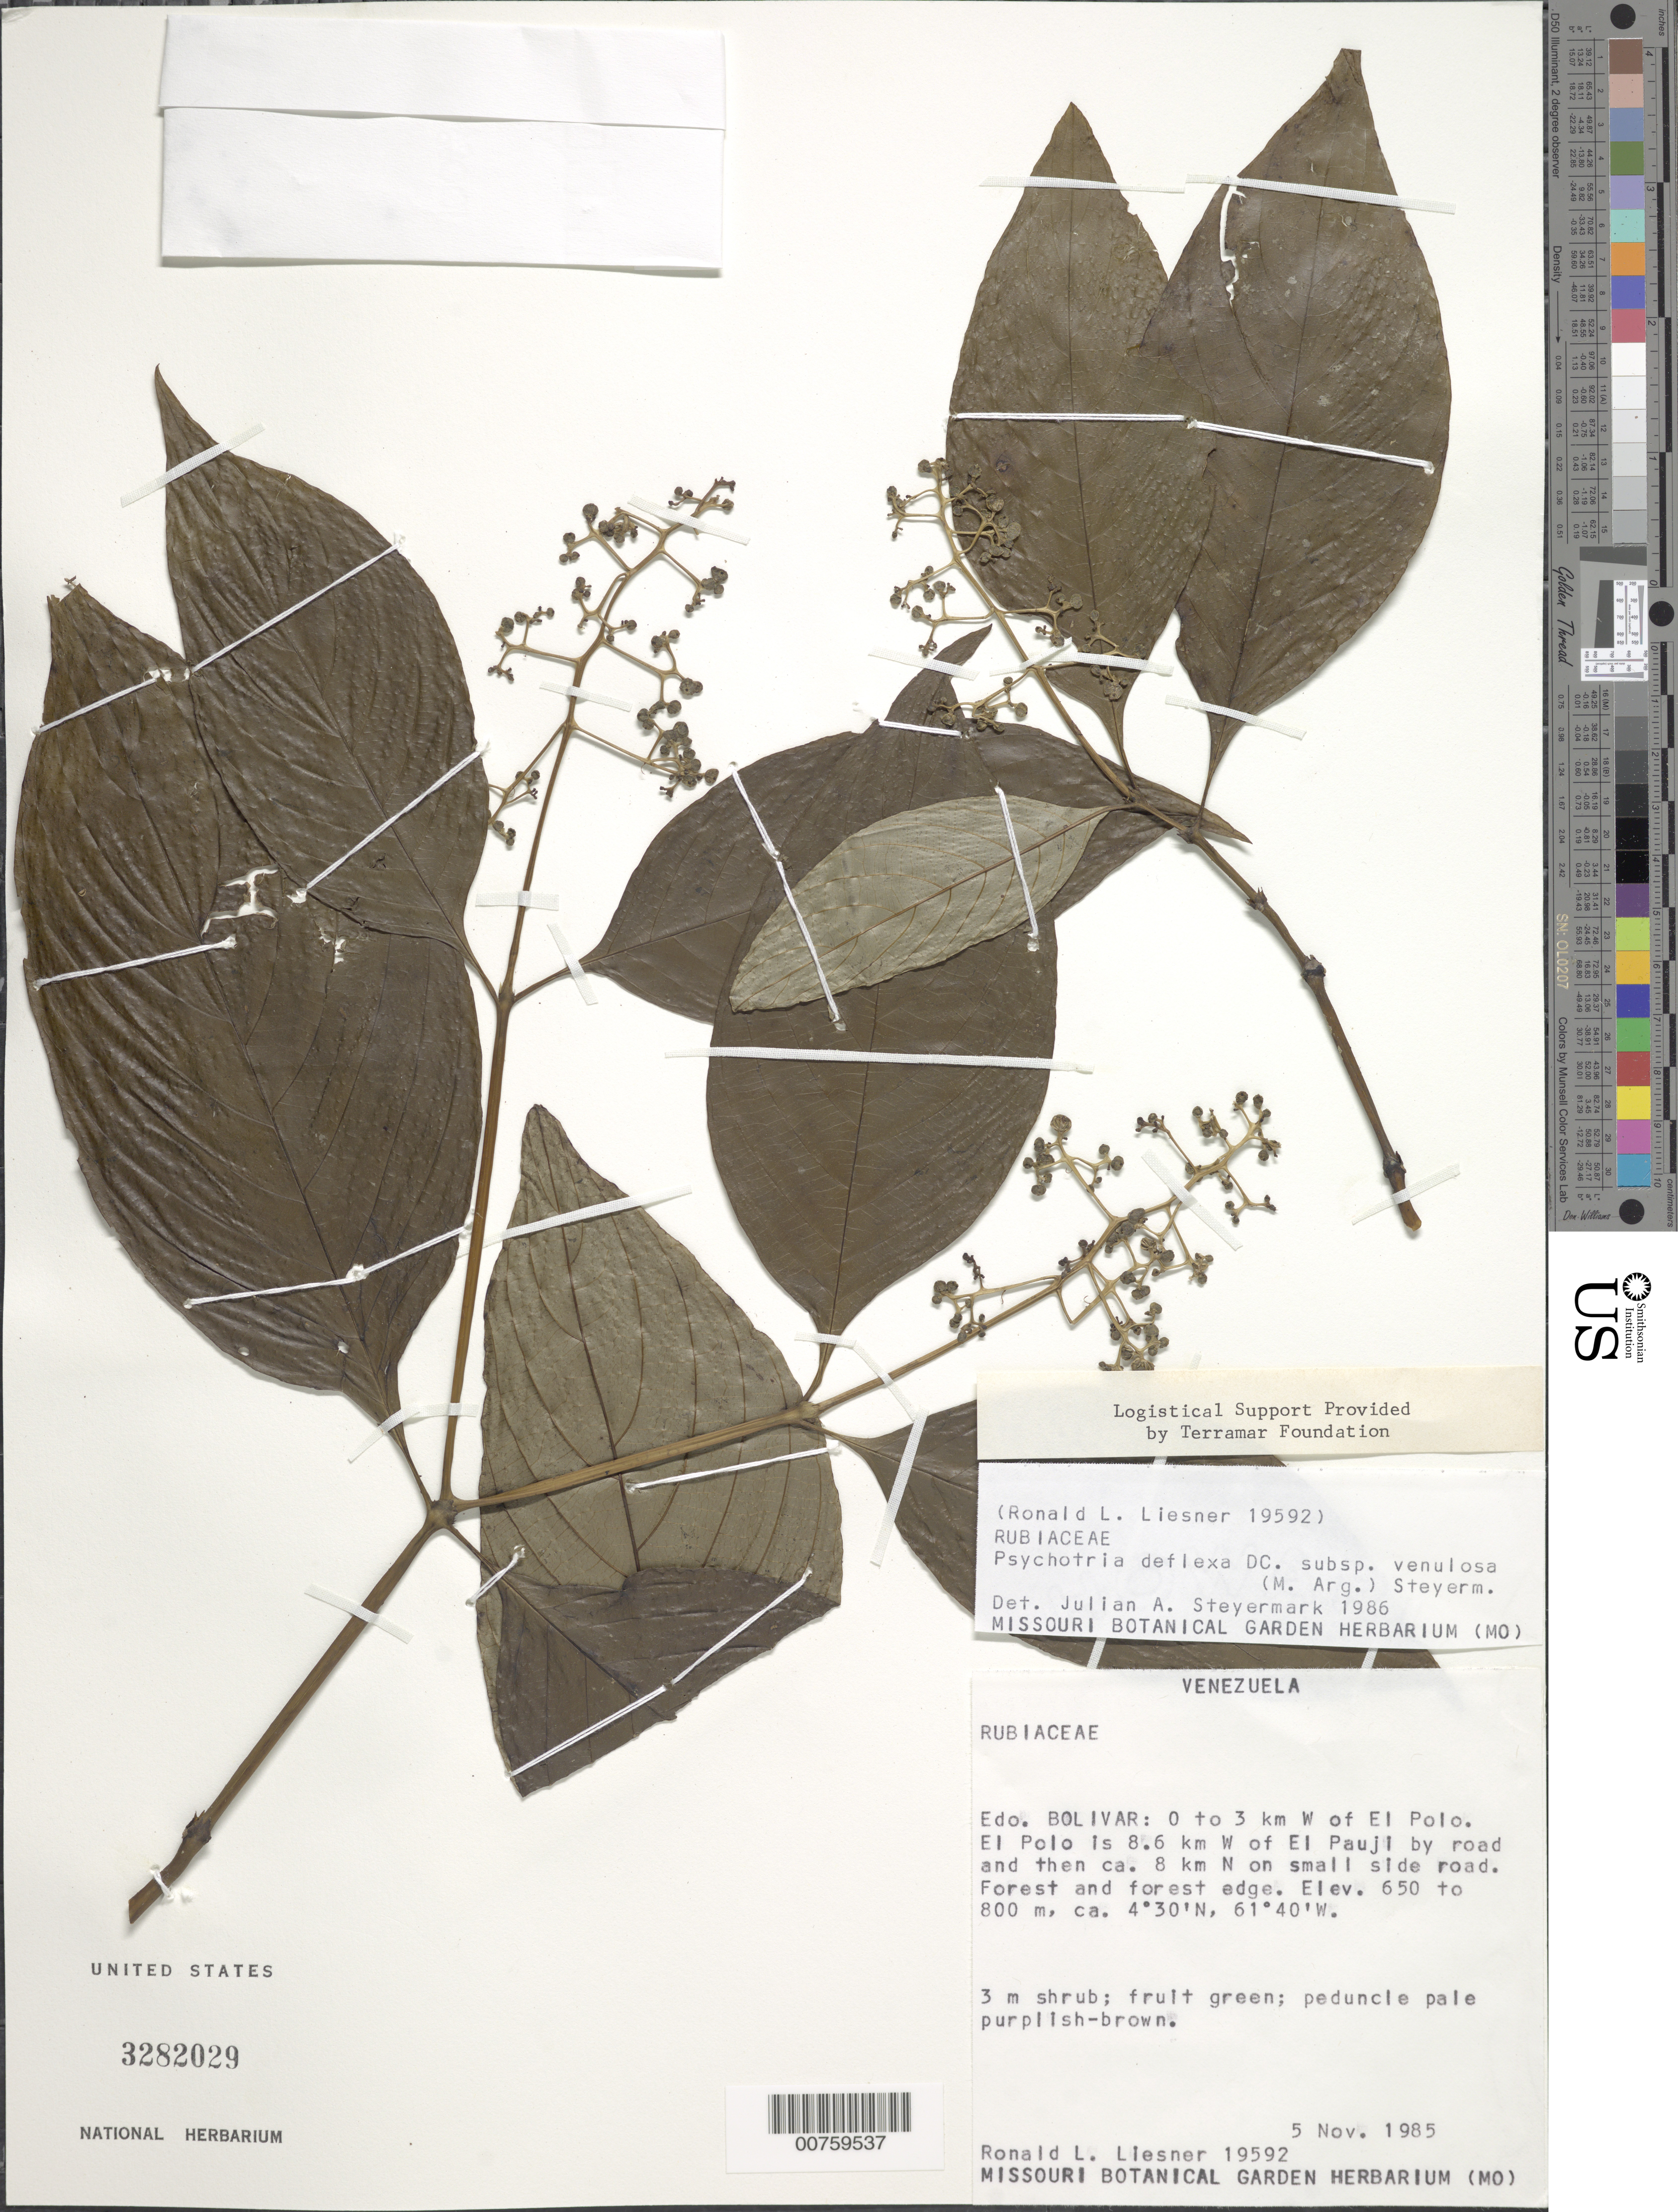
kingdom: Plantae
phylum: Tracheophyta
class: Magnoliopsida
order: Gentianales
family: Rubiaceae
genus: Psychotria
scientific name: Psychotria deflexa subsp. venulosa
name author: (Müll. Arg.) Steyerm.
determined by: Steyermark, Julian A., (VEN)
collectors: R. L. Liesner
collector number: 19592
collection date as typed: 5-Nov-85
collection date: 1985-11-05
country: Venezuela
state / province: Bolívar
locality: El Polo, 0-3 km W of; el Polo is 8.6 km W of El Pauji by road and then ca 8 km N on small side road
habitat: Forest and forest edge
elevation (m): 650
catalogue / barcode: US 3282029